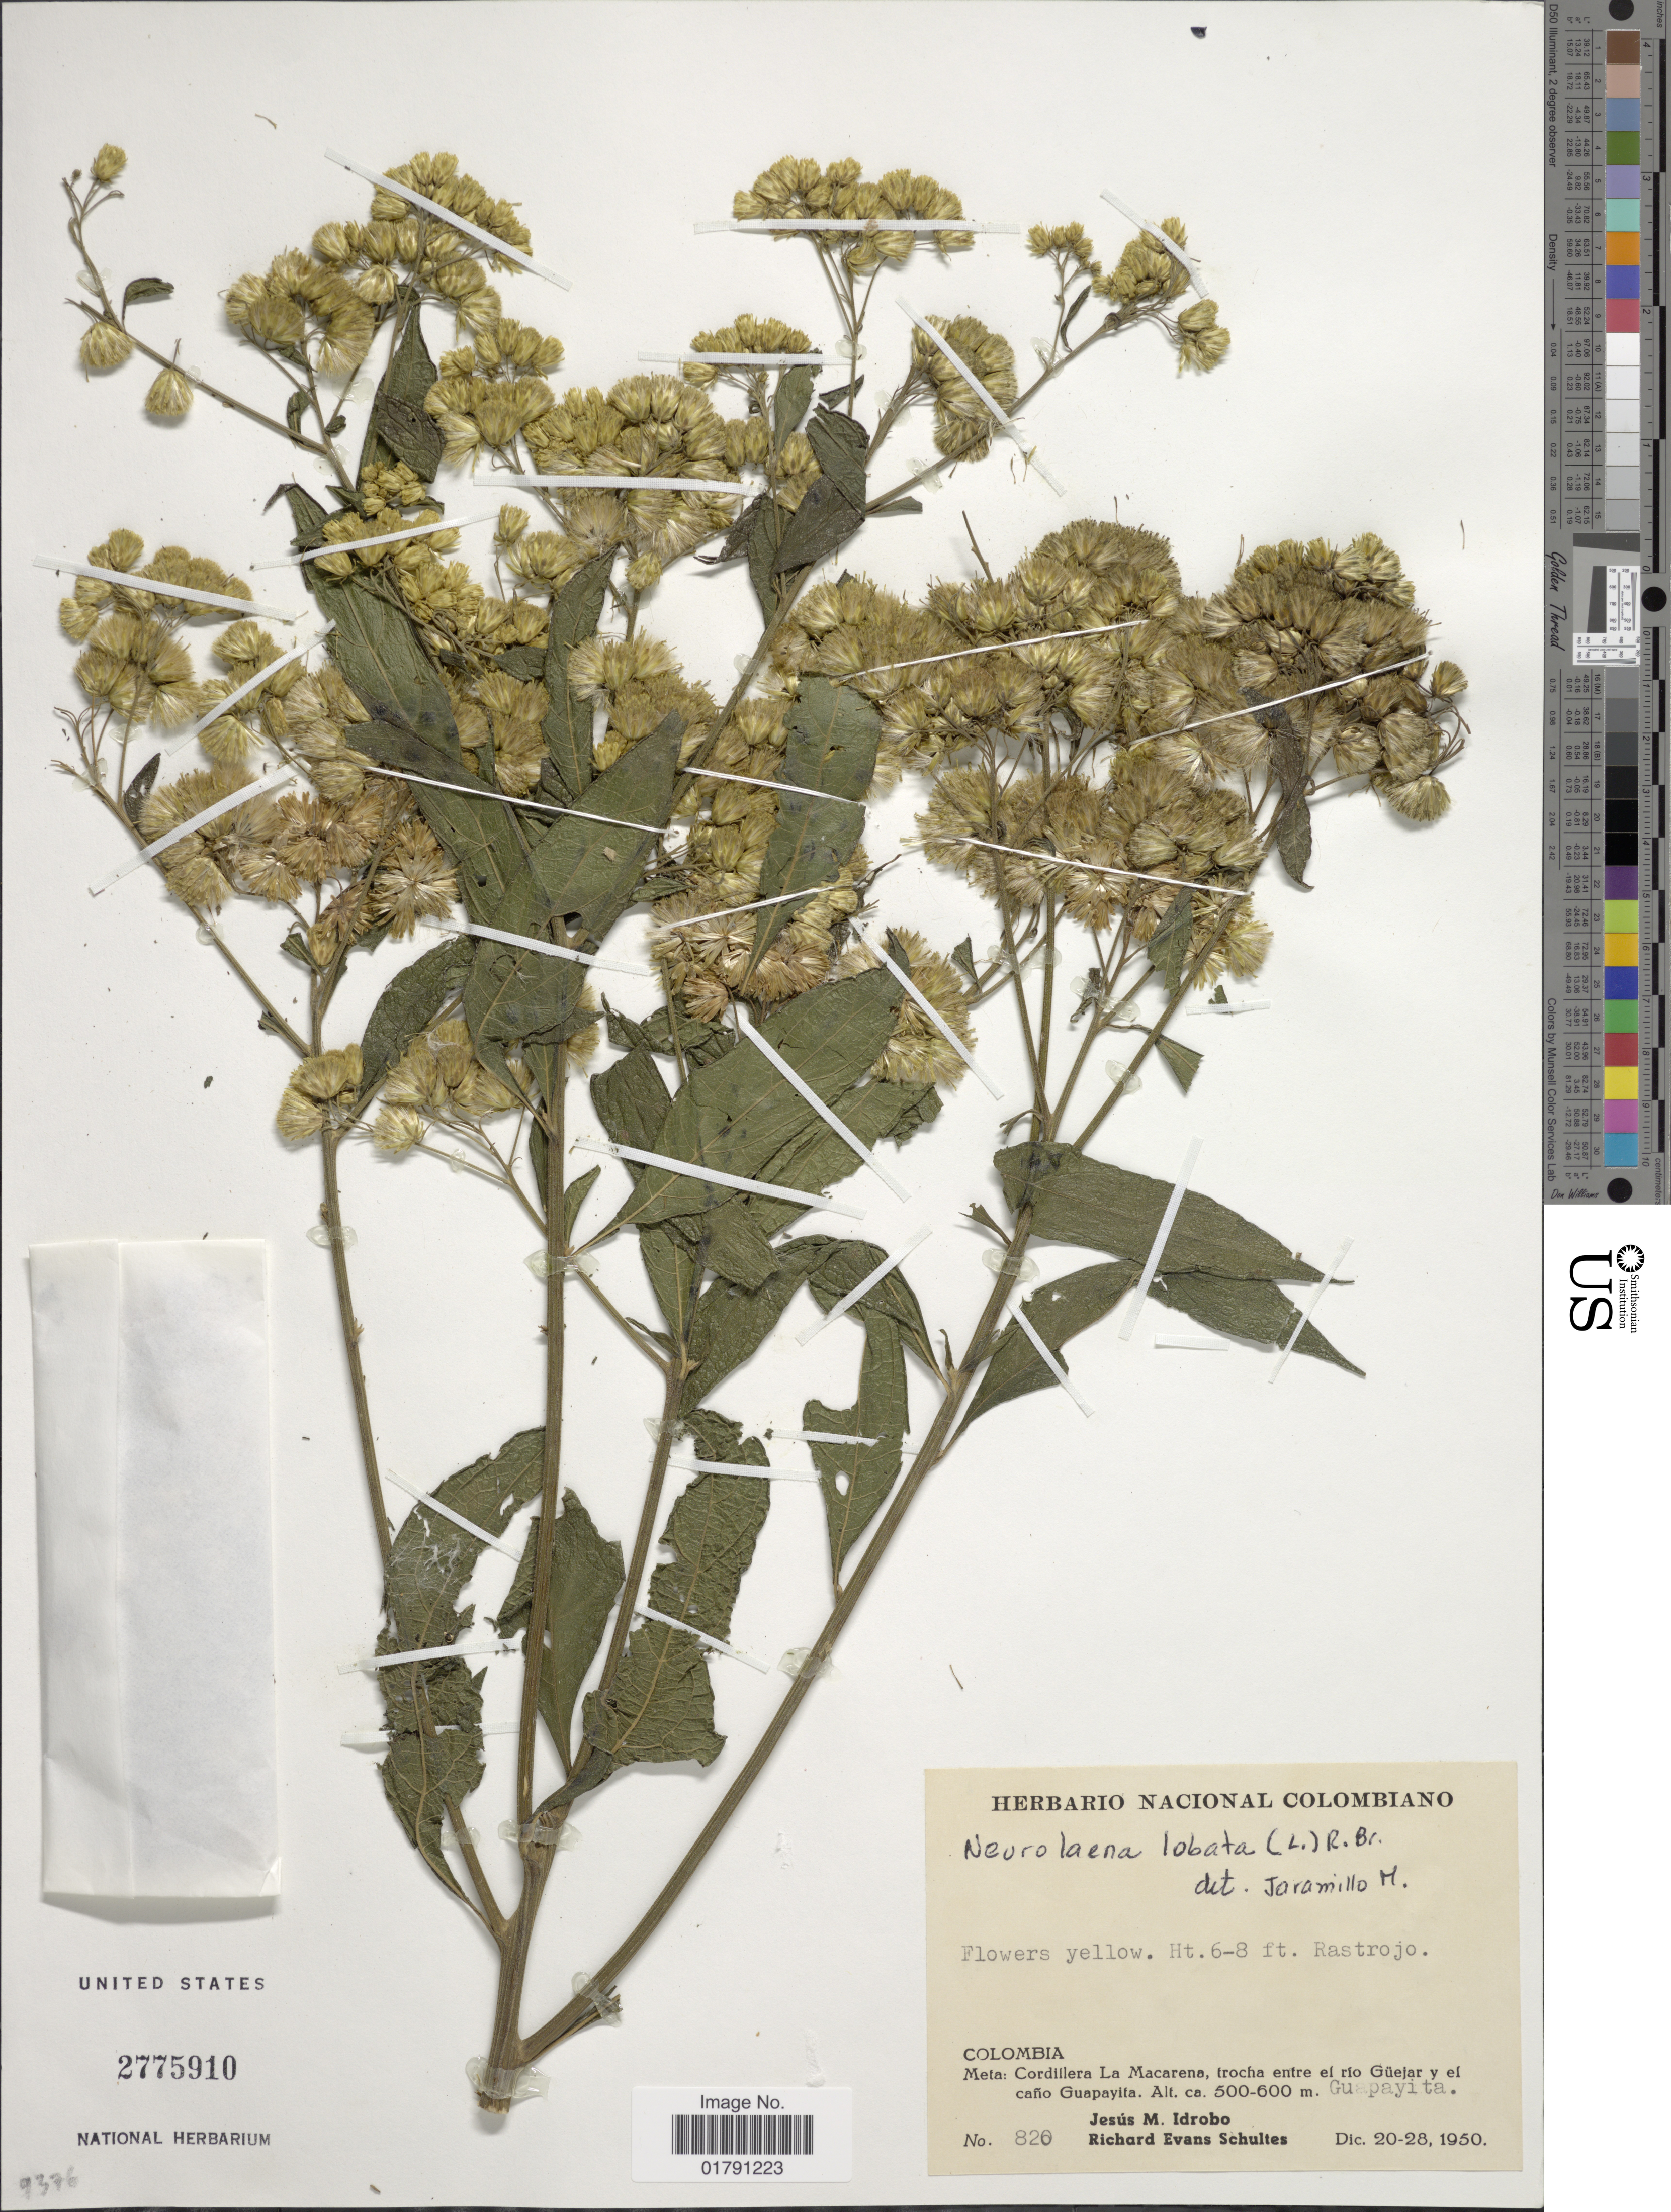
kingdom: Plantae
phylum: Tracheophyta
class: Magnoliopsida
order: Asterales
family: Asteraceae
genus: Neurolaena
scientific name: Neurolaena lobata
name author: (L.) R. Br. ex Cass.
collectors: J. M. Idrobo & R. E. Schultes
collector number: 820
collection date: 1950-12-20/1950-12-28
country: Colombia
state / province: Meta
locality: Cordillera La Macarena, trocha entre el rio Guejar y el cano Guapayita, Guapayita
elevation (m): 500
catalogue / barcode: US 2775910